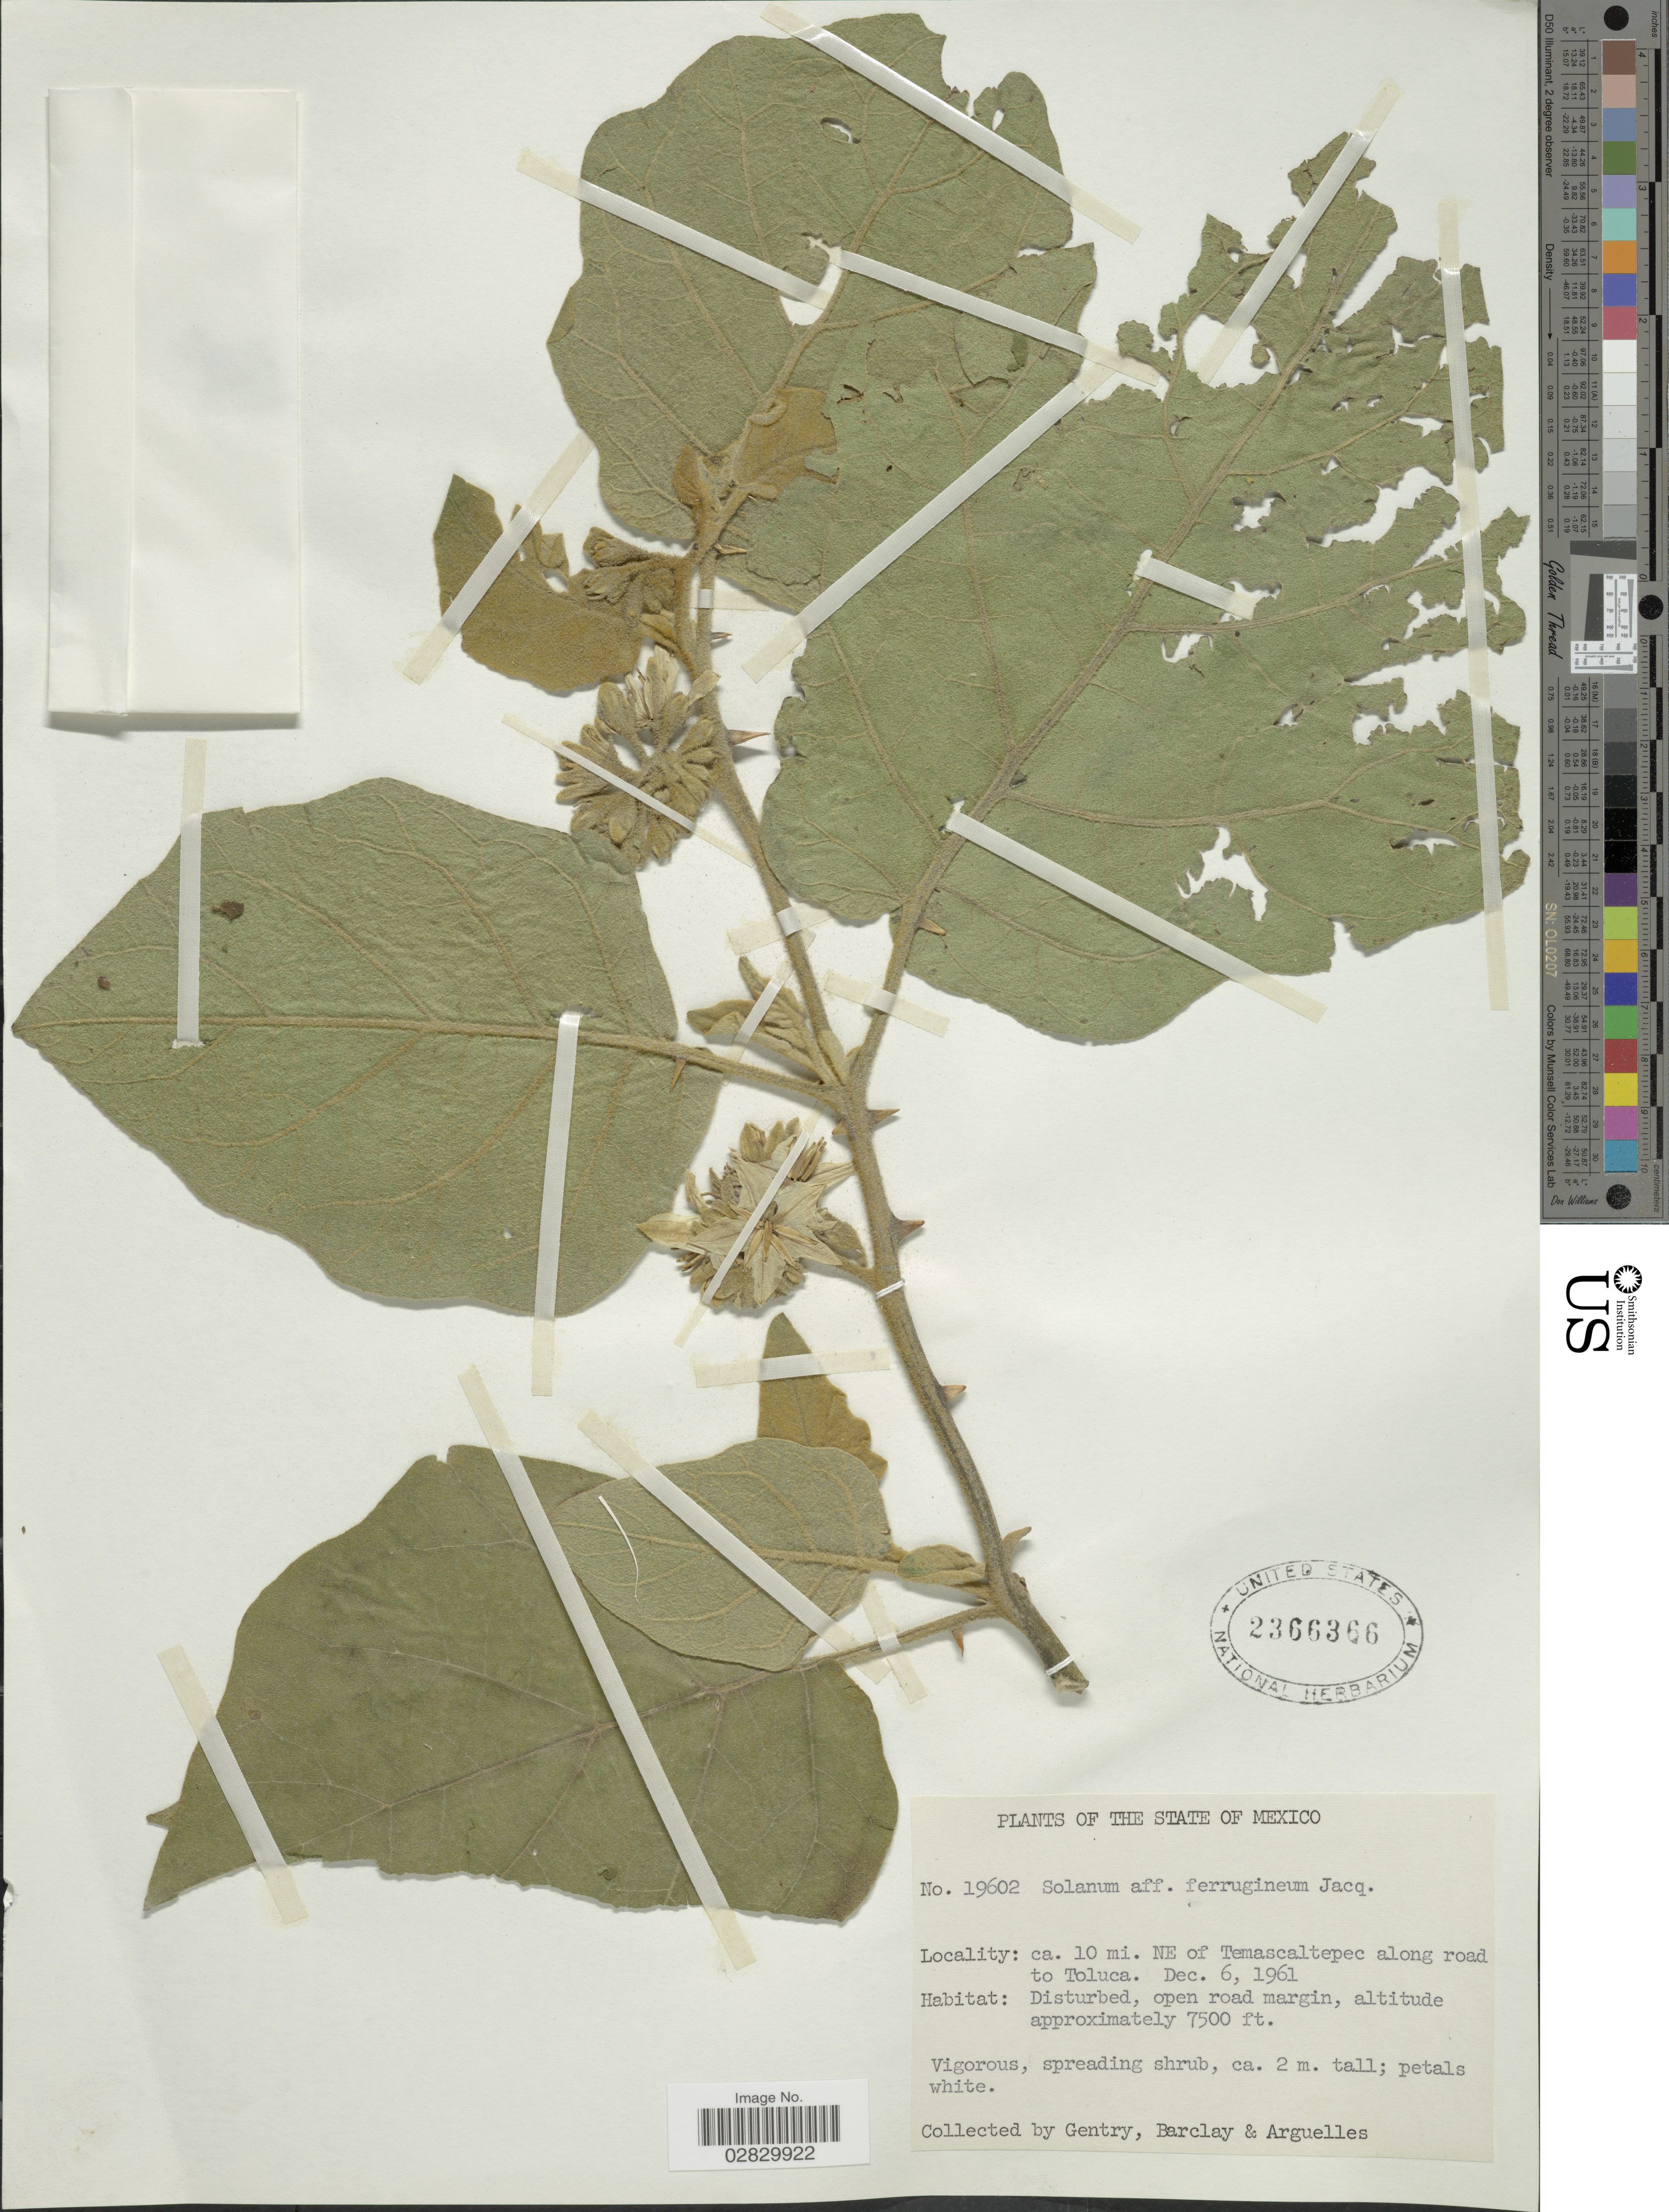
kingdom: Plantae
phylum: Tracheophyta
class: Magnoliopsida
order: Solanales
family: Solanaceae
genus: Solanum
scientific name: Solanum ferrugineum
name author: Jacq.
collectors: Gentry, --, -- Barclay & Arguelles, --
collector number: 19602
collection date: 1961-12-06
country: Mexico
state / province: México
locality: Ca. 10 mi. NE of Temascaltepec along road to Toluca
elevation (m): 2286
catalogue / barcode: US 2366366